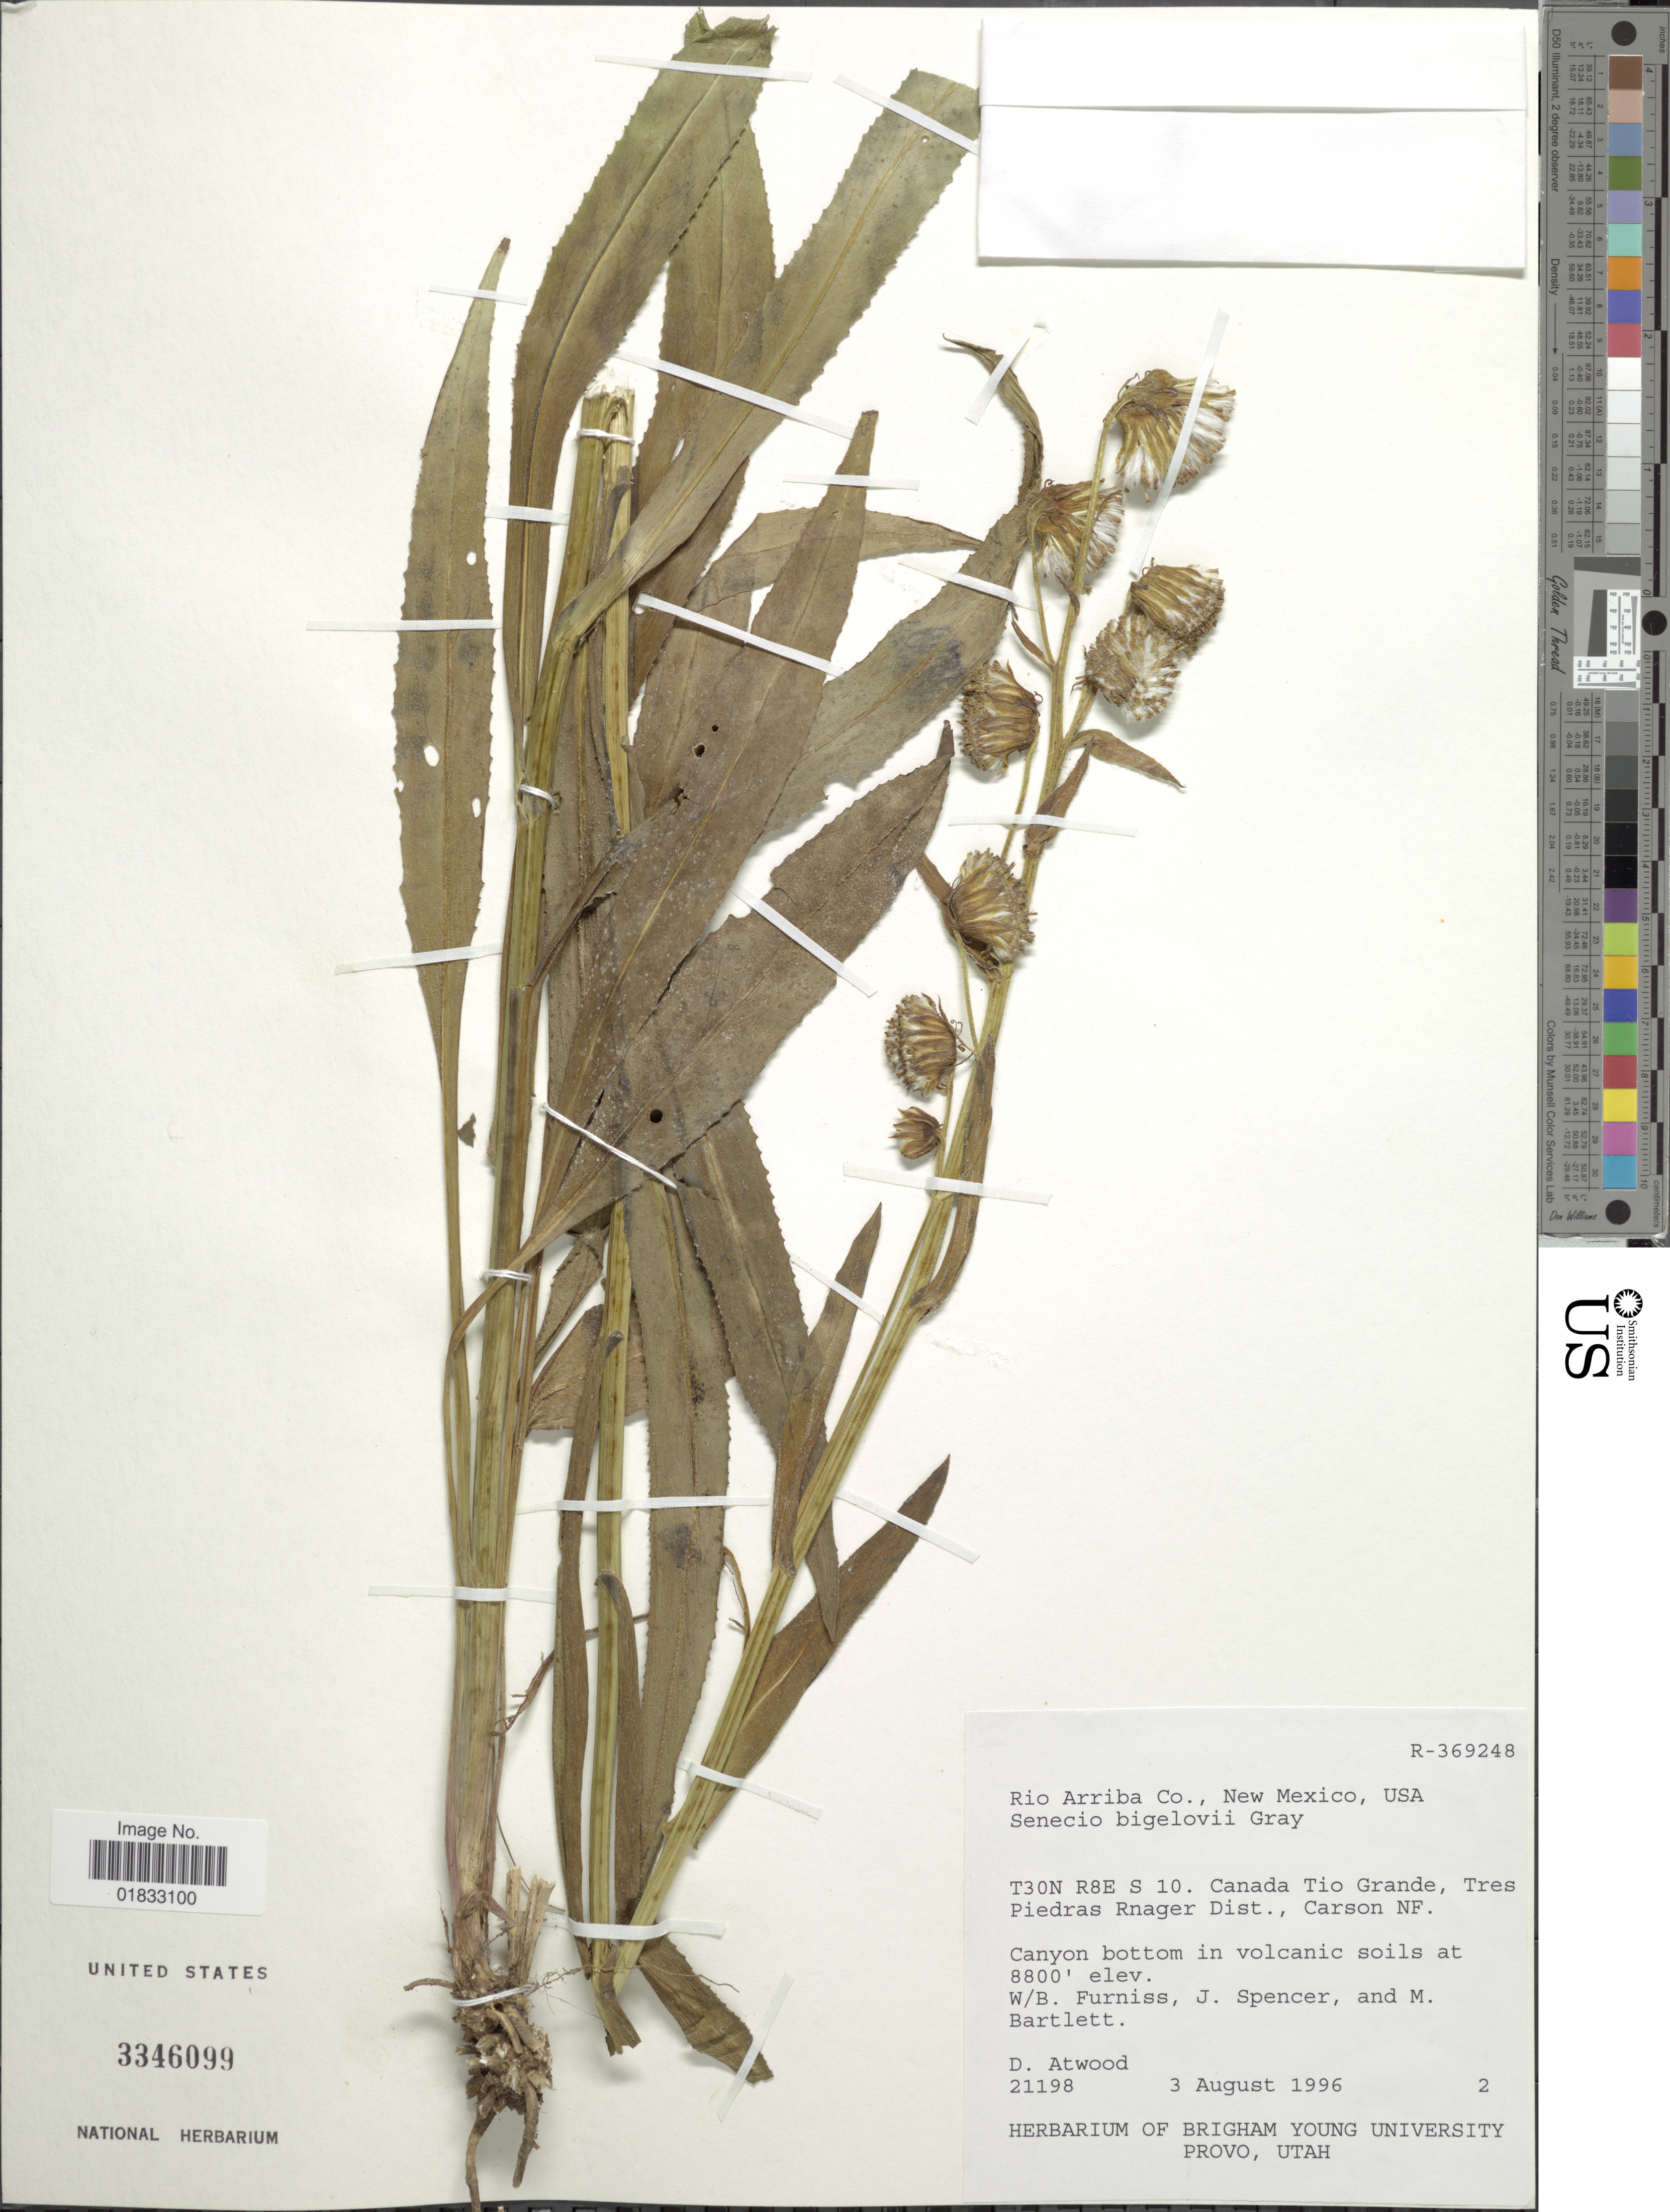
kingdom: Plantae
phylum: Tracheophyta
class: Magnoliopsida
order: Asterales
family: Asteraceae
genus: Senecio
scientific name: Senecio bigelovii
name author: A. Gray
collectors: D. Atwood, B. Furniss, J. Spencer & M. Bartlett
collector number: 21198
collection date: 1996-08-03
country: United States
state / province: New Mexico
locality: Rio Arriba Co., T30N R8E S 10. Canada Tio Grande, Tres Piedras Rnager Dist., Carson ND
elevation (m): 2682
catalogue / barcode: US 3346099